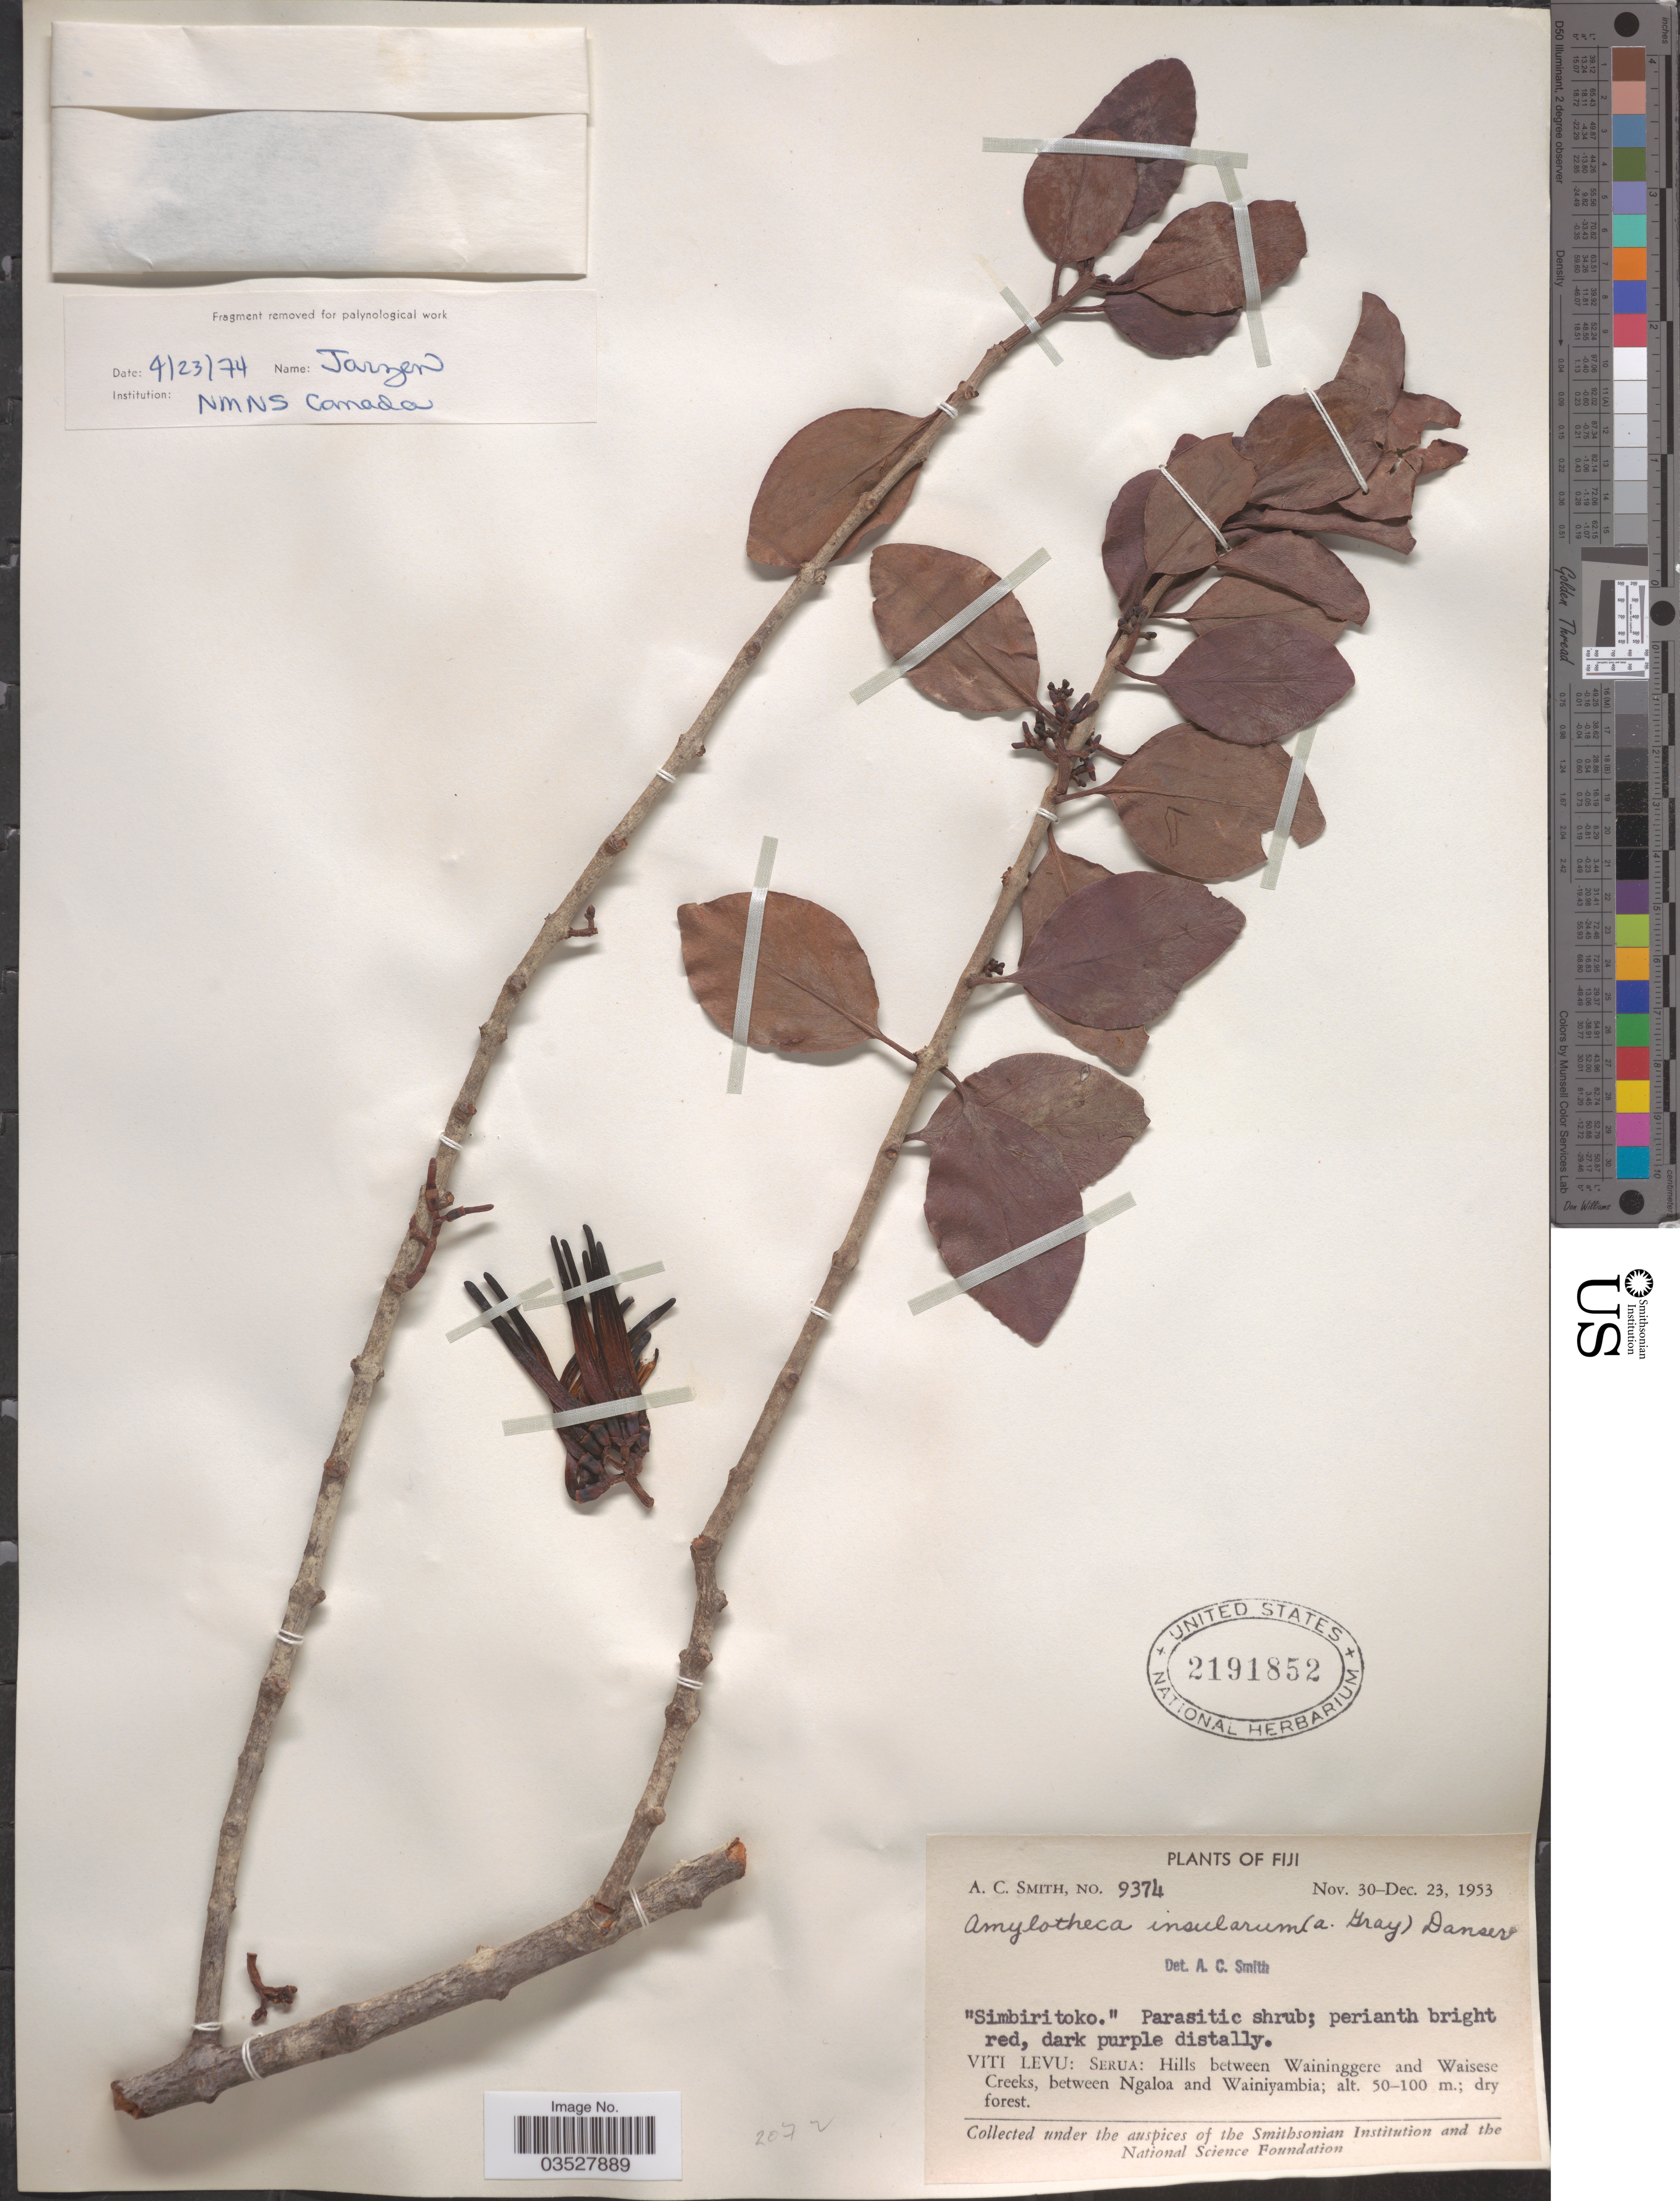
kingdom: Plantae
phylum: Tracheophyta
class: Magnoliopsida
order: Santalales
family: Loranthaceae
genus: Amylotheca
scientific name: Amylotheca insularum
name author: (A. Gray) Danser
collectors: A. C. Smith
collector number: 9374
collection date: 1953-11-30/1953-12-23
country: Fiji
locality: Viti Levu: Serua: Hills between Waininggere and Waisese Creeks, between Ngaloa and Wainiyambia.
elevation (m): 50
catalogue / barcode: US 2191852